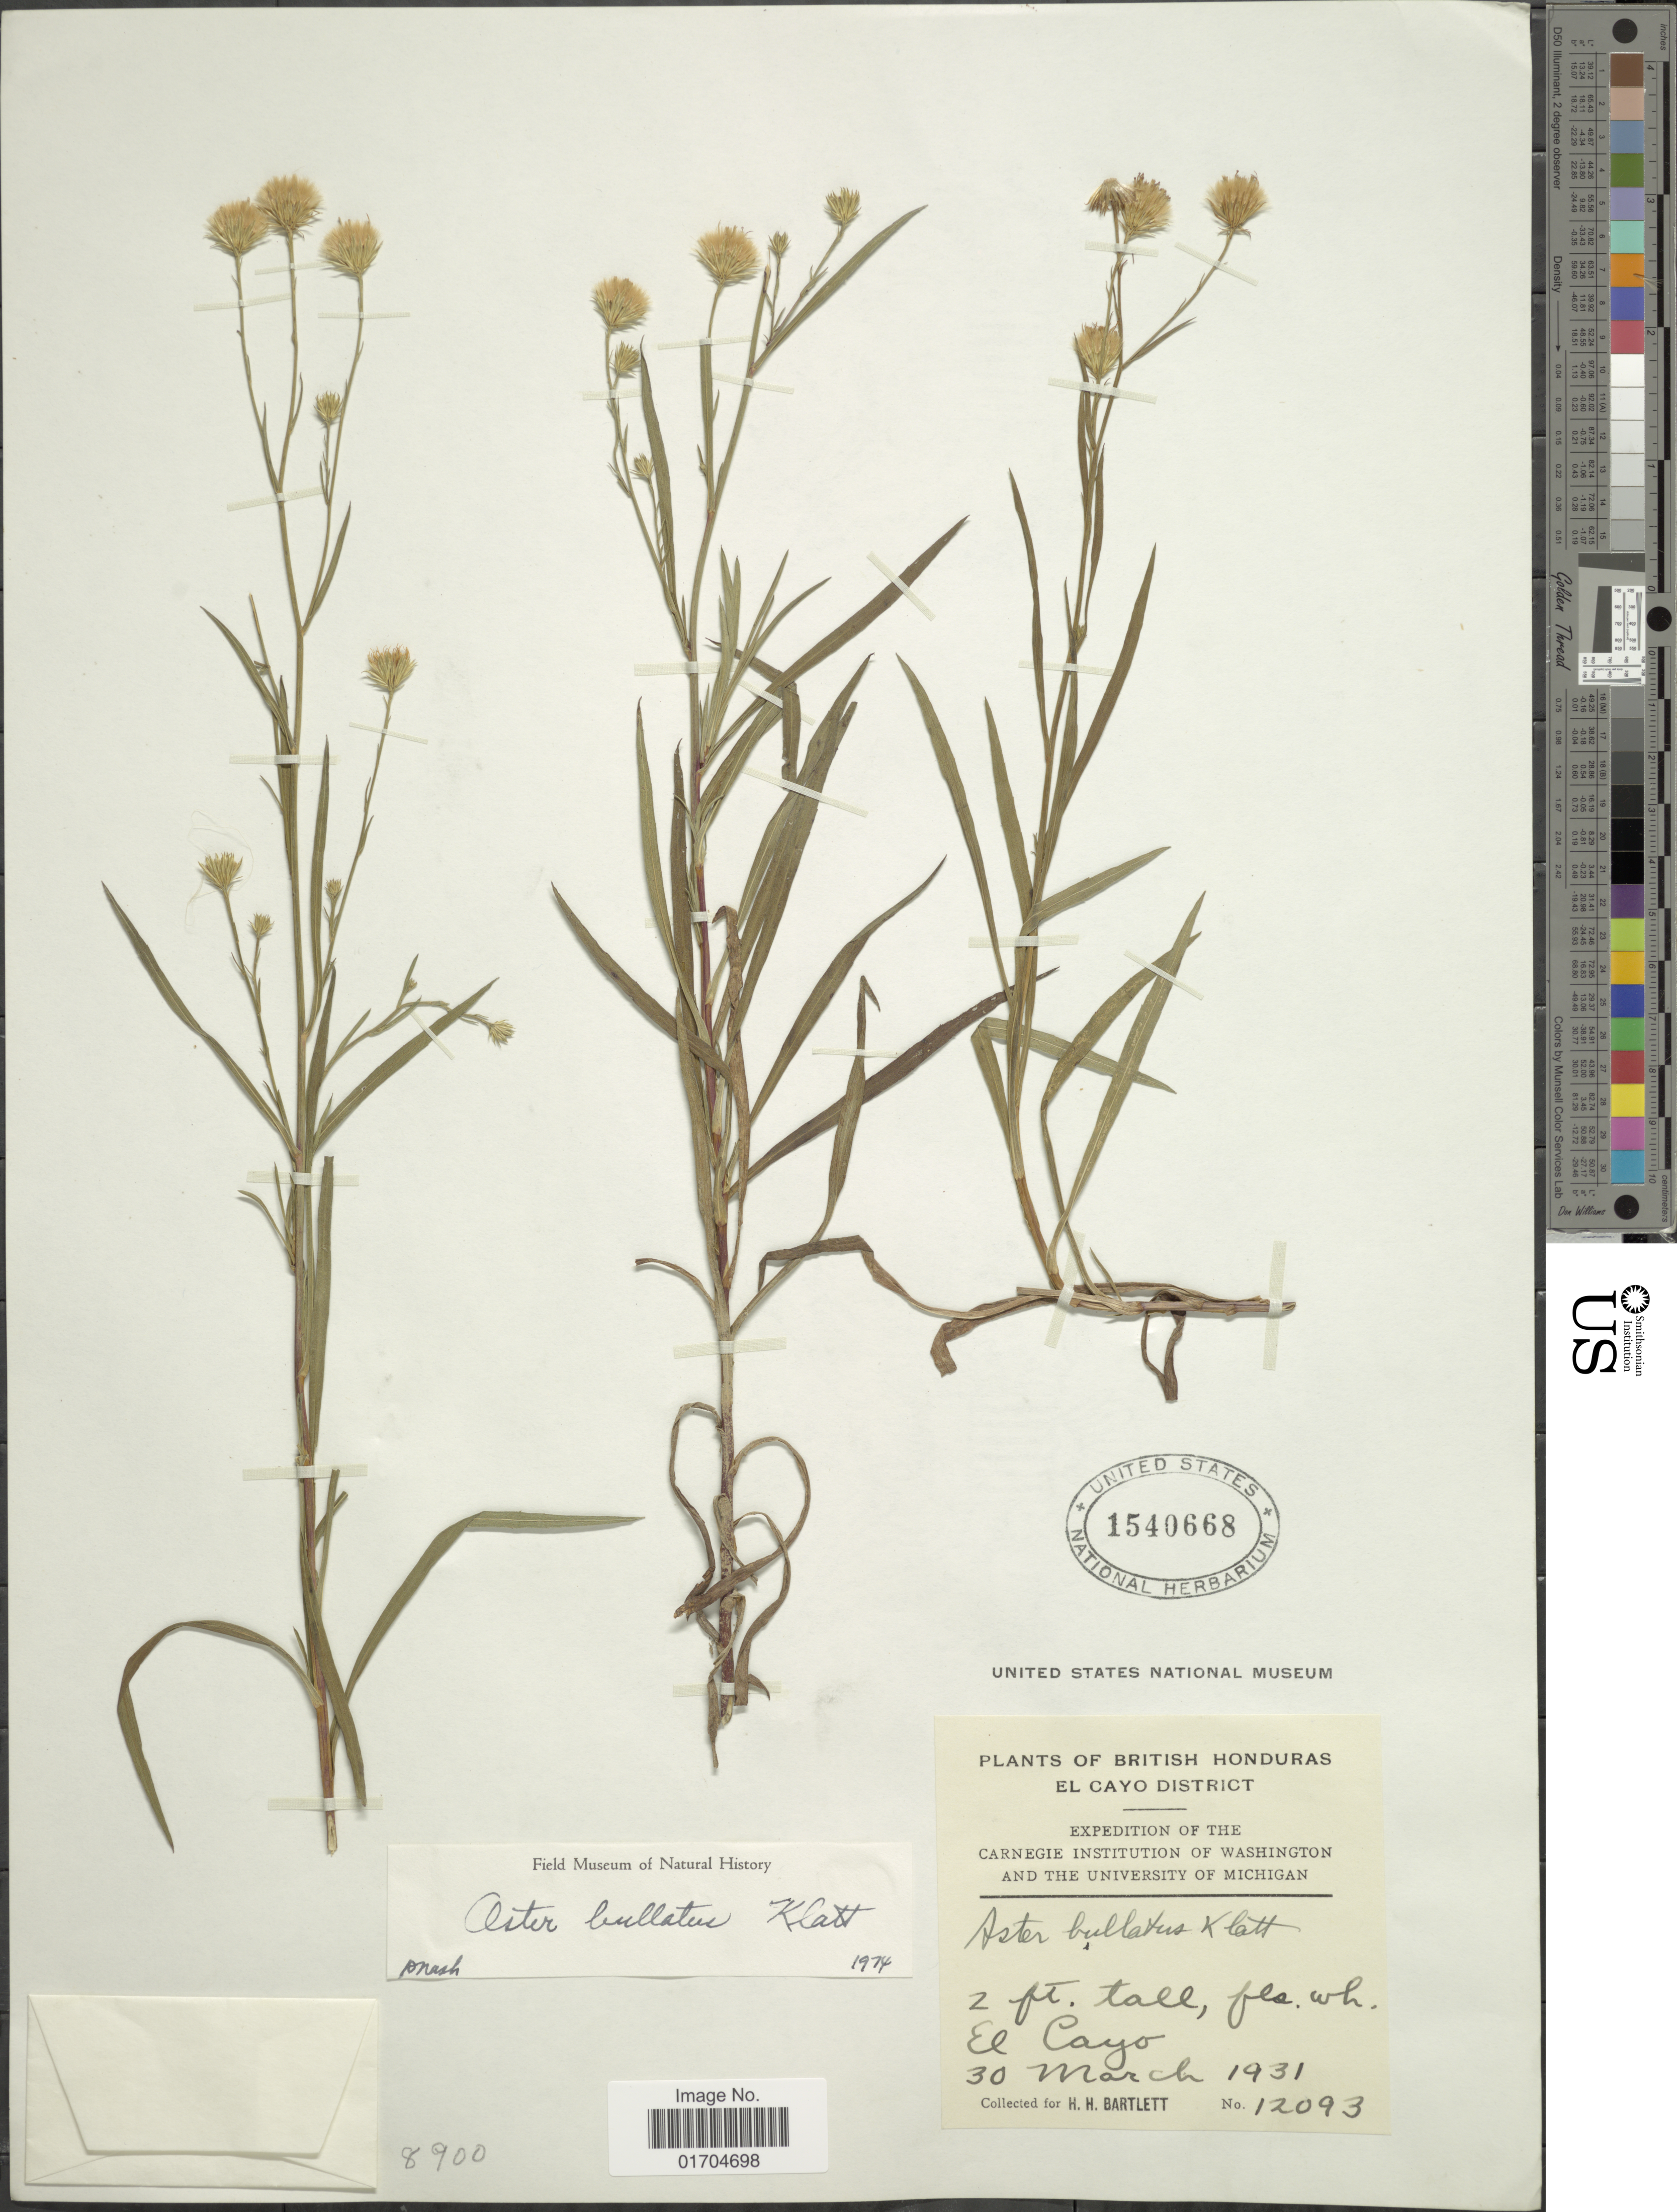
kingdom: Plantae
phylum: Tracheophyta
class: Magnoliopsida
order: Asterales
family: Asteraceae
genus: Symphyotrichum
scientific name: Symphyotrichum bullatum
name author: (Klatt) G.L. Nesom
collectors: H. H. Bartlett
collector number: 12093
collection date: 1931-03-30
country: Belize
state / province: Cayo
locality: British Honduras. El Cayo District. El Cayo.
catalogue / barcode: US 1540668